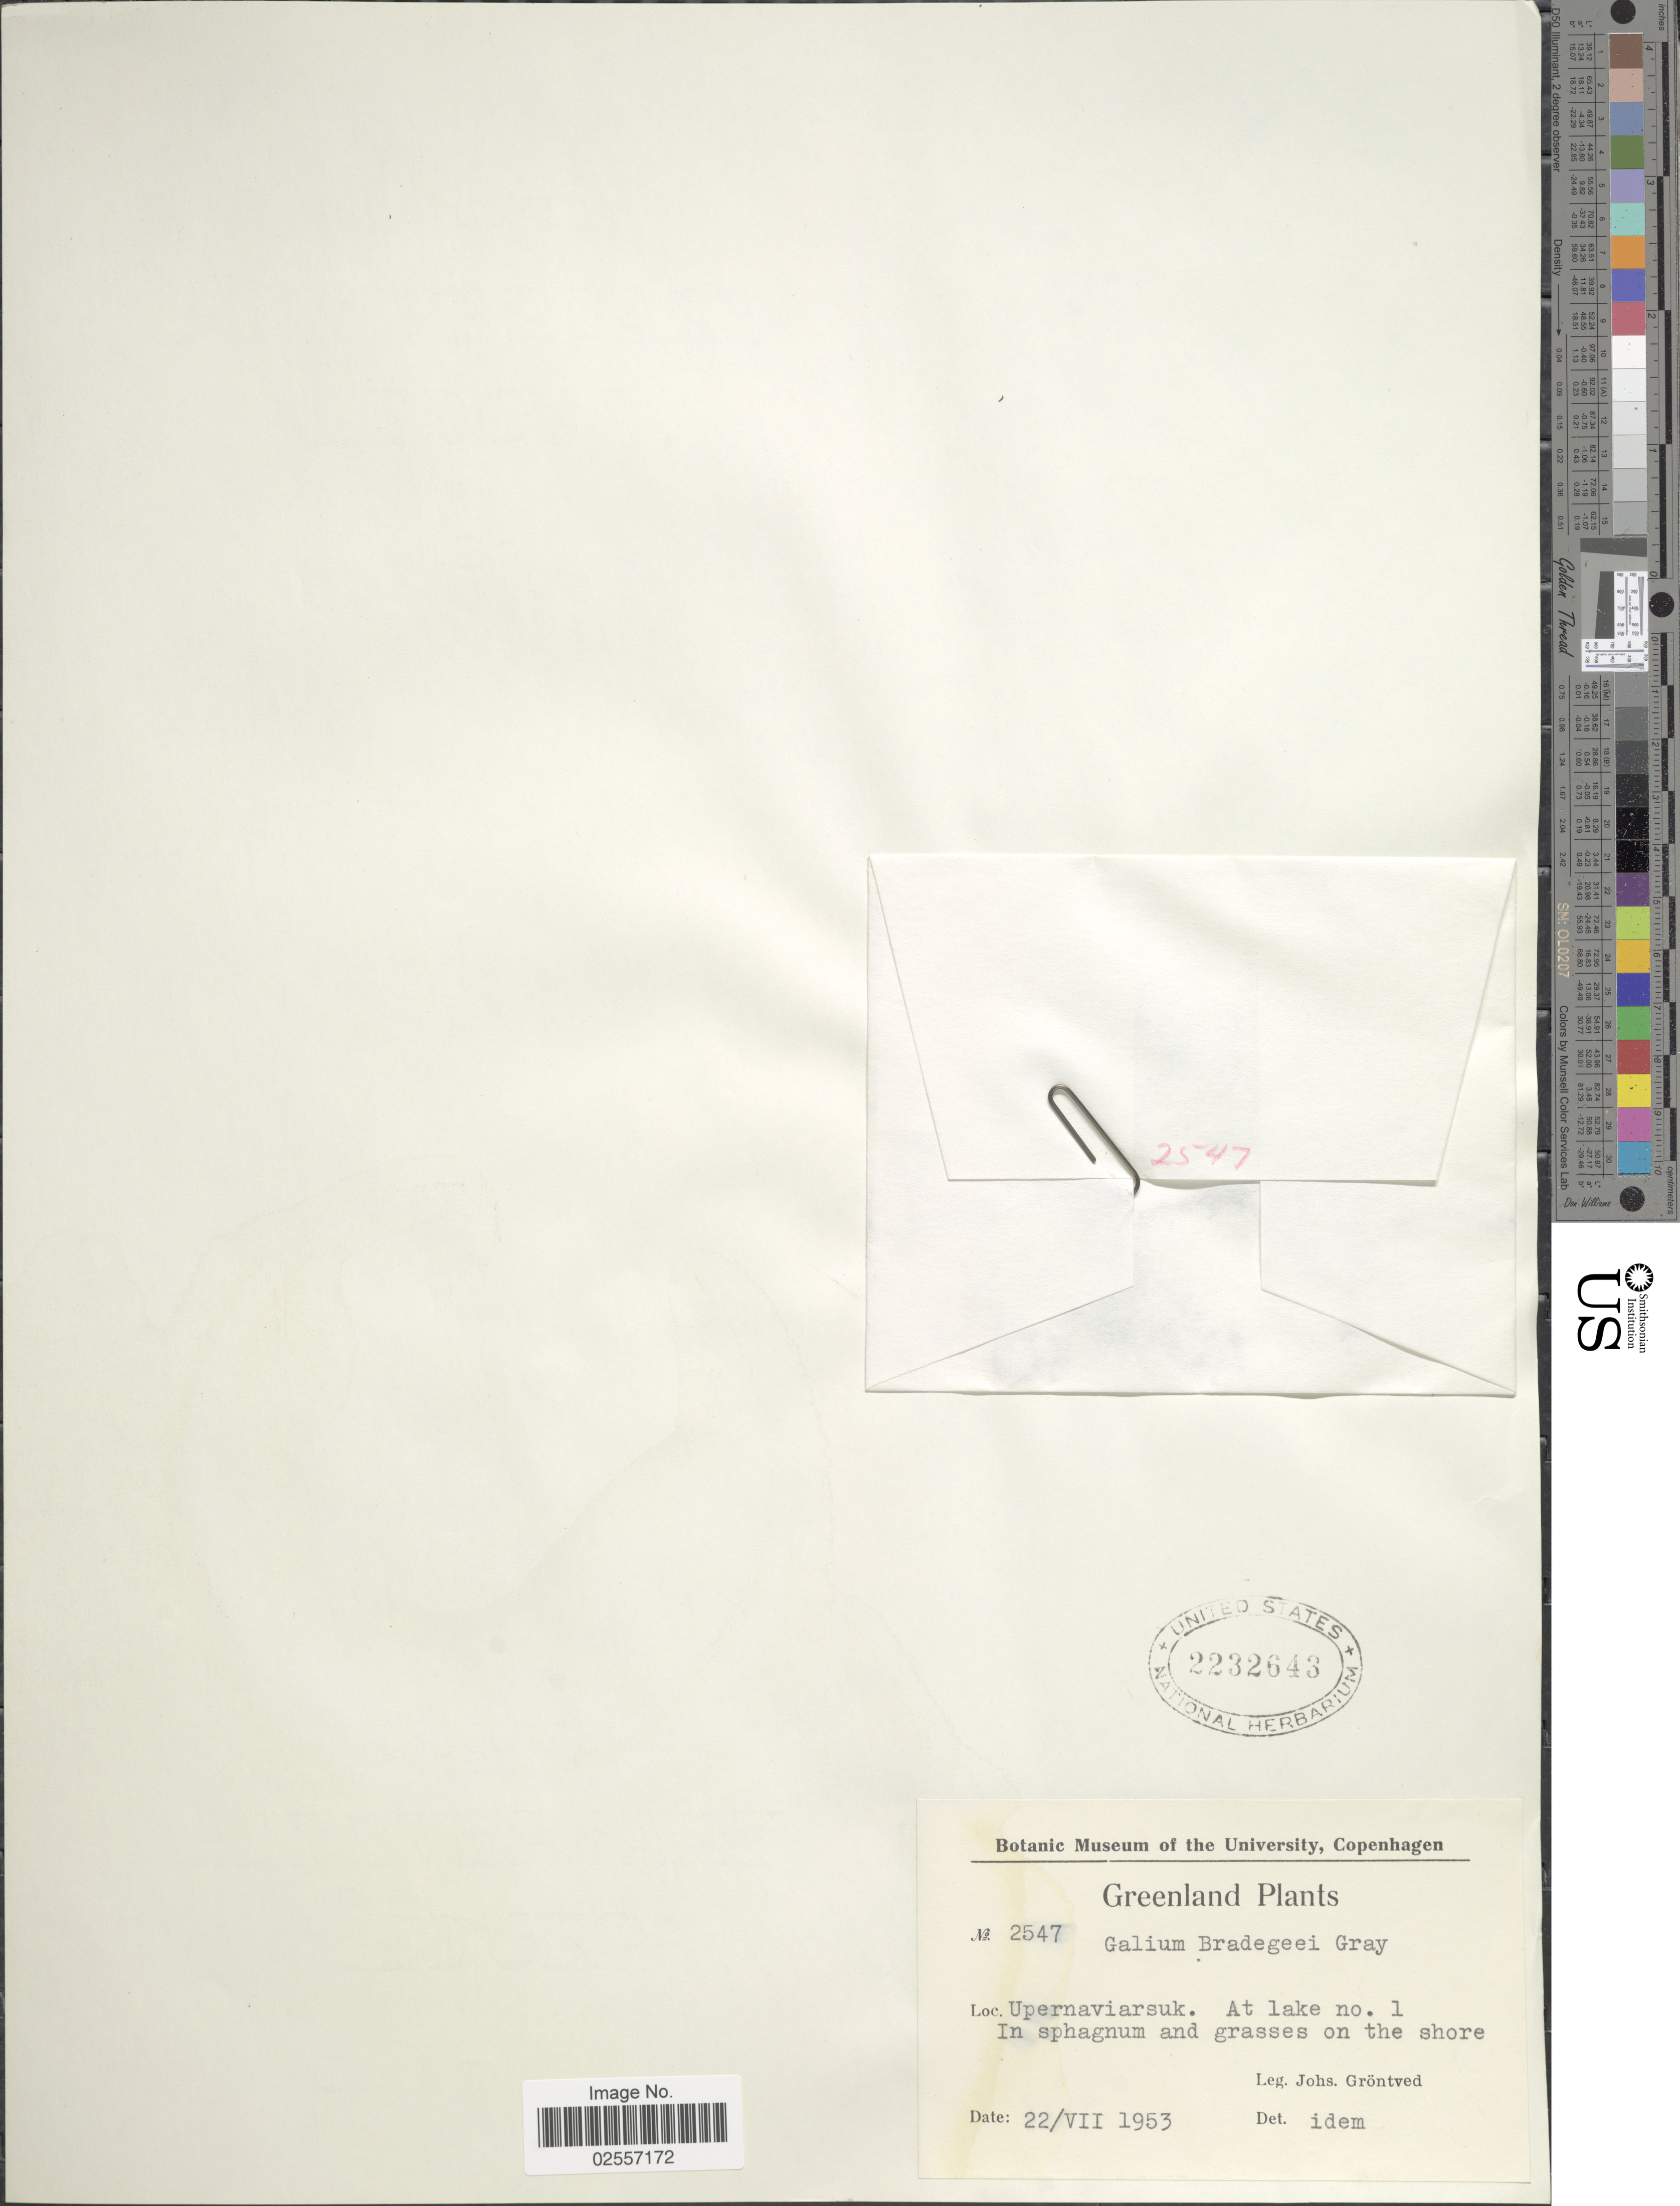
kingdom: Plantae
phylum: Tracheophyta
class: Magnoliopsida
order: Gentianales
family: Rubiaceae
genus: Galium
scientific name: Galium brandegeei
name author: A. Gray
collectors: J. Gröntved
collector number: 2547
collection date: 1953-07-22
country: Greenland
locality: Upernaviarsuk. At lake no. 1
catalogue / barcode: US 2232643